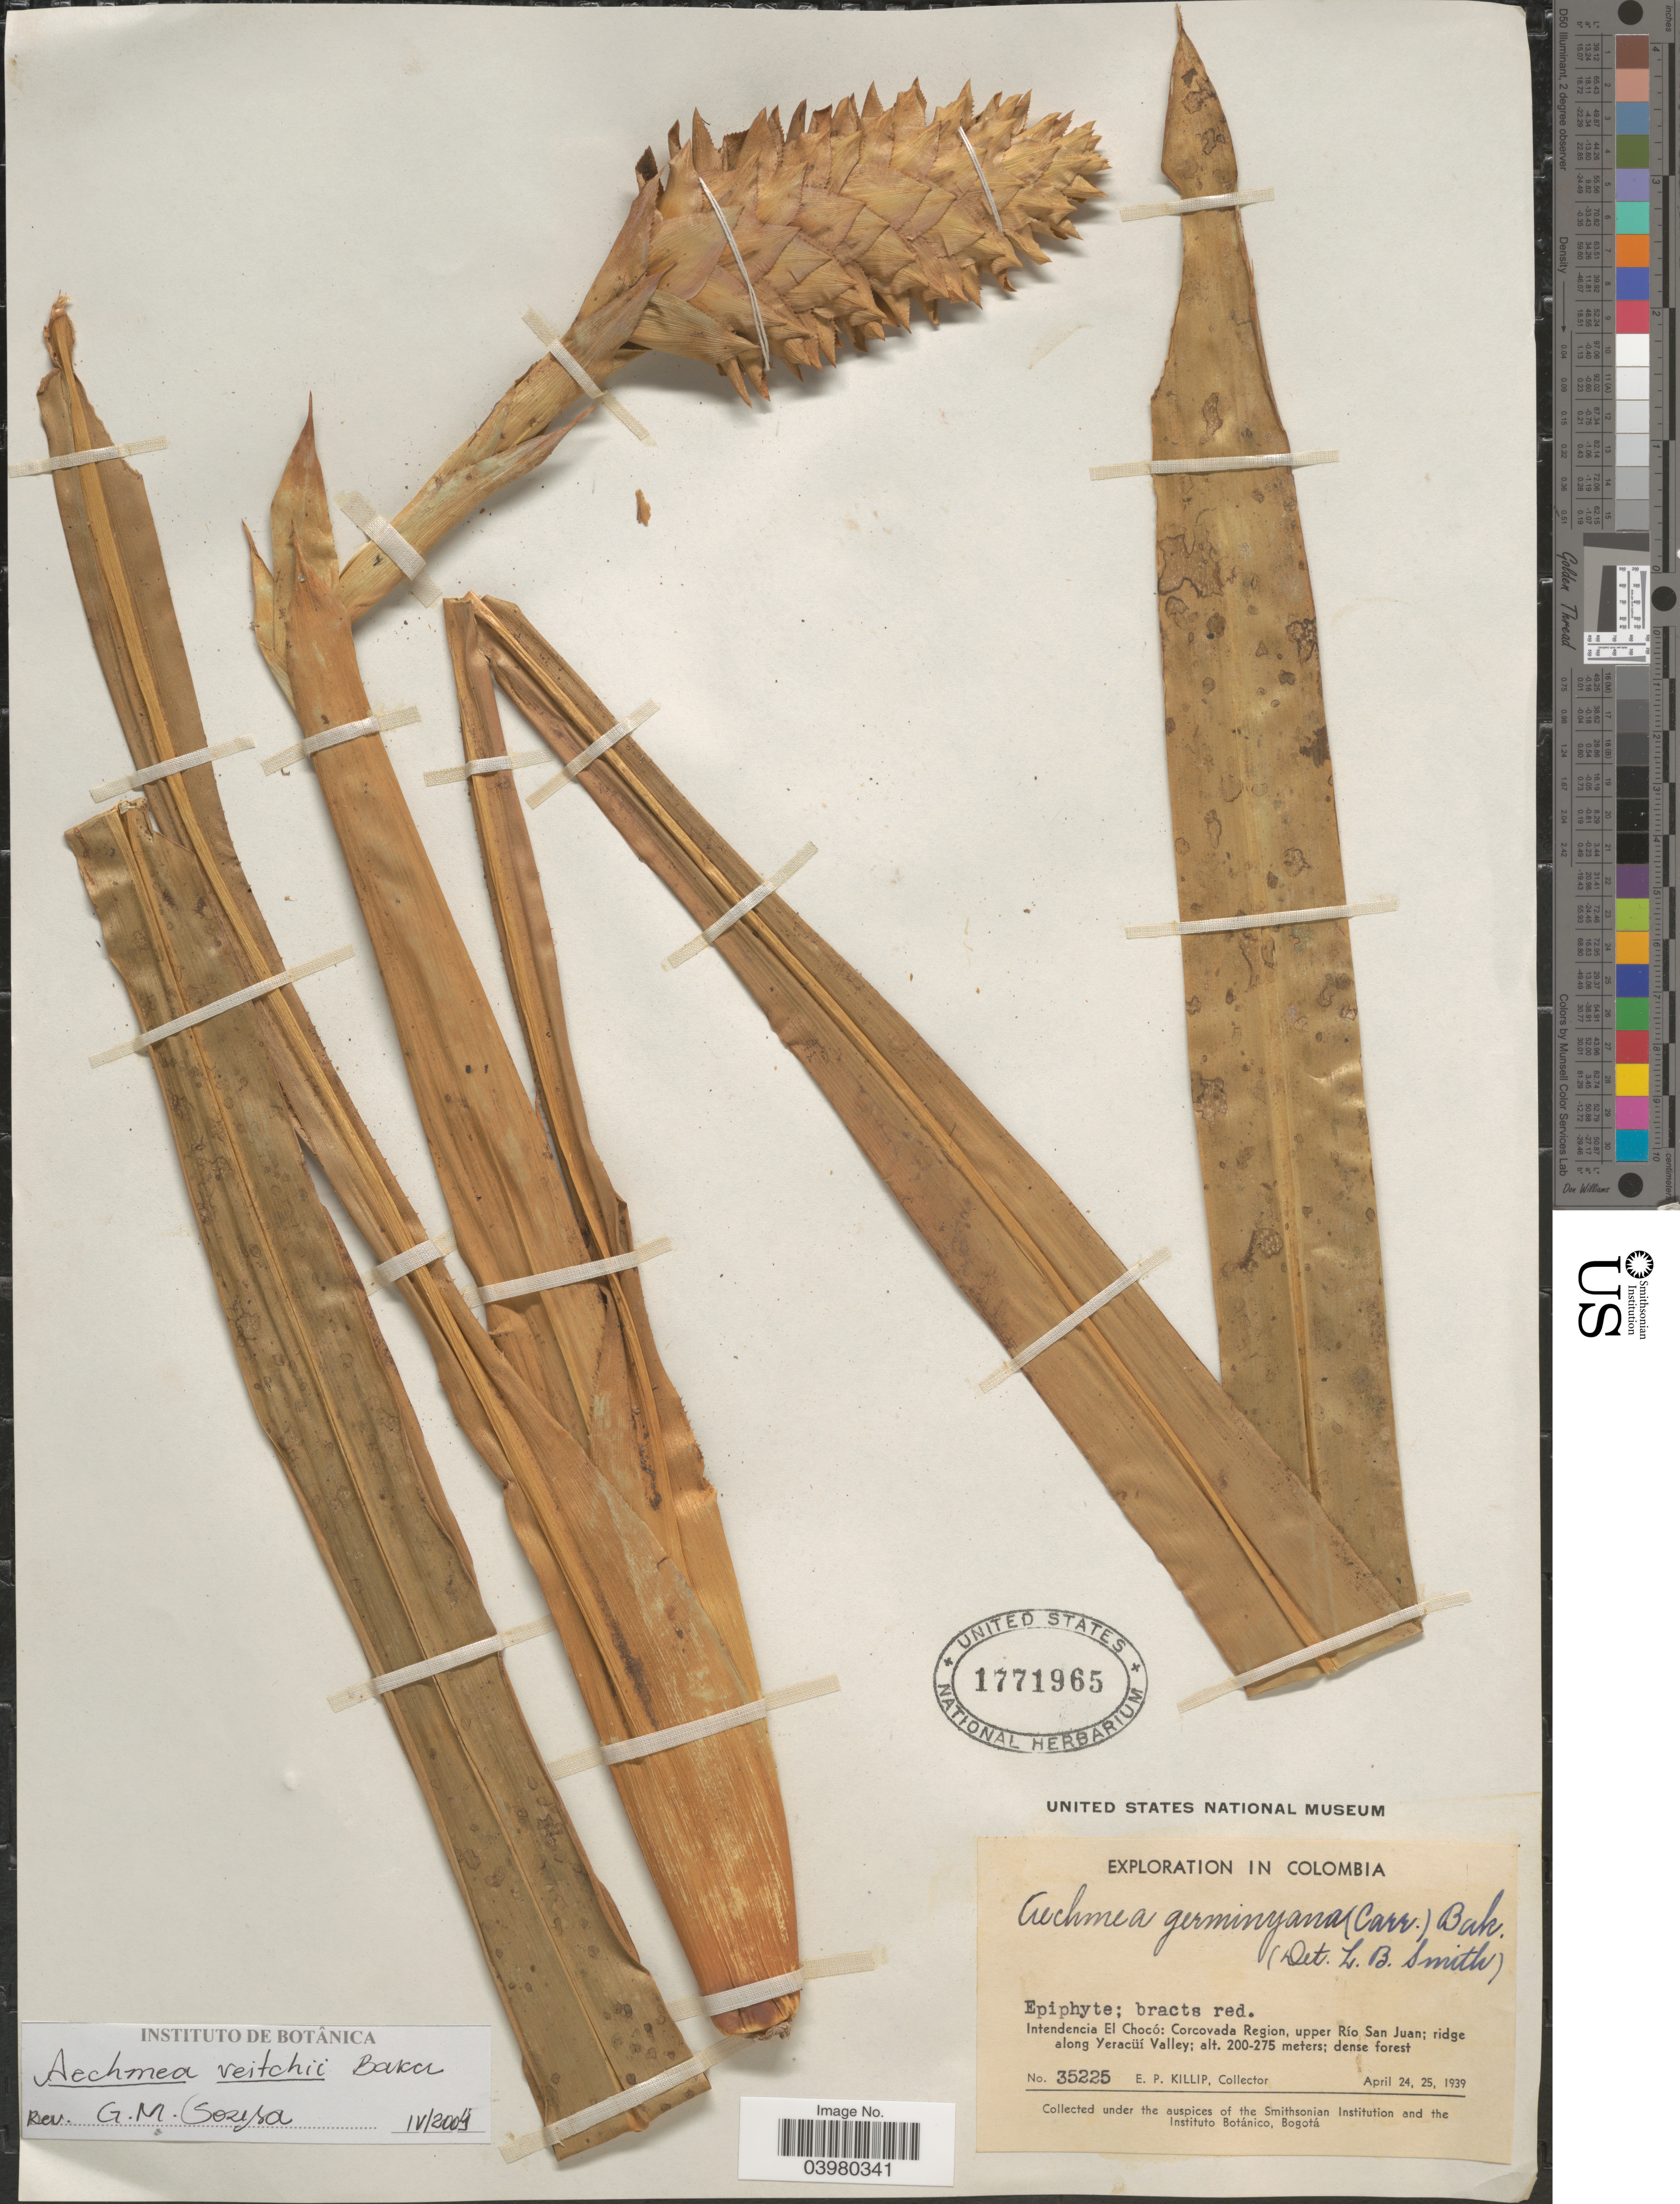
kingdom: Plantae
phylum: Tracheophyta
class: Liliopsida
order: Poales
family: Bromeliaceae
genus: Aechmea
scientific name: Aechmea veitchii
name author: Baker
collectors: E. P. Killip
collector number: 35225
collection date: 1939-04-24/1939-04-25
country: Colombia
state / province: Chocó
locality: Intendencia El Chocó: Corcovada Region, upper Río San Juan; ridge along Yeracüí Valley.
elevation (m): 200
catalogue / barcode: US 1771965